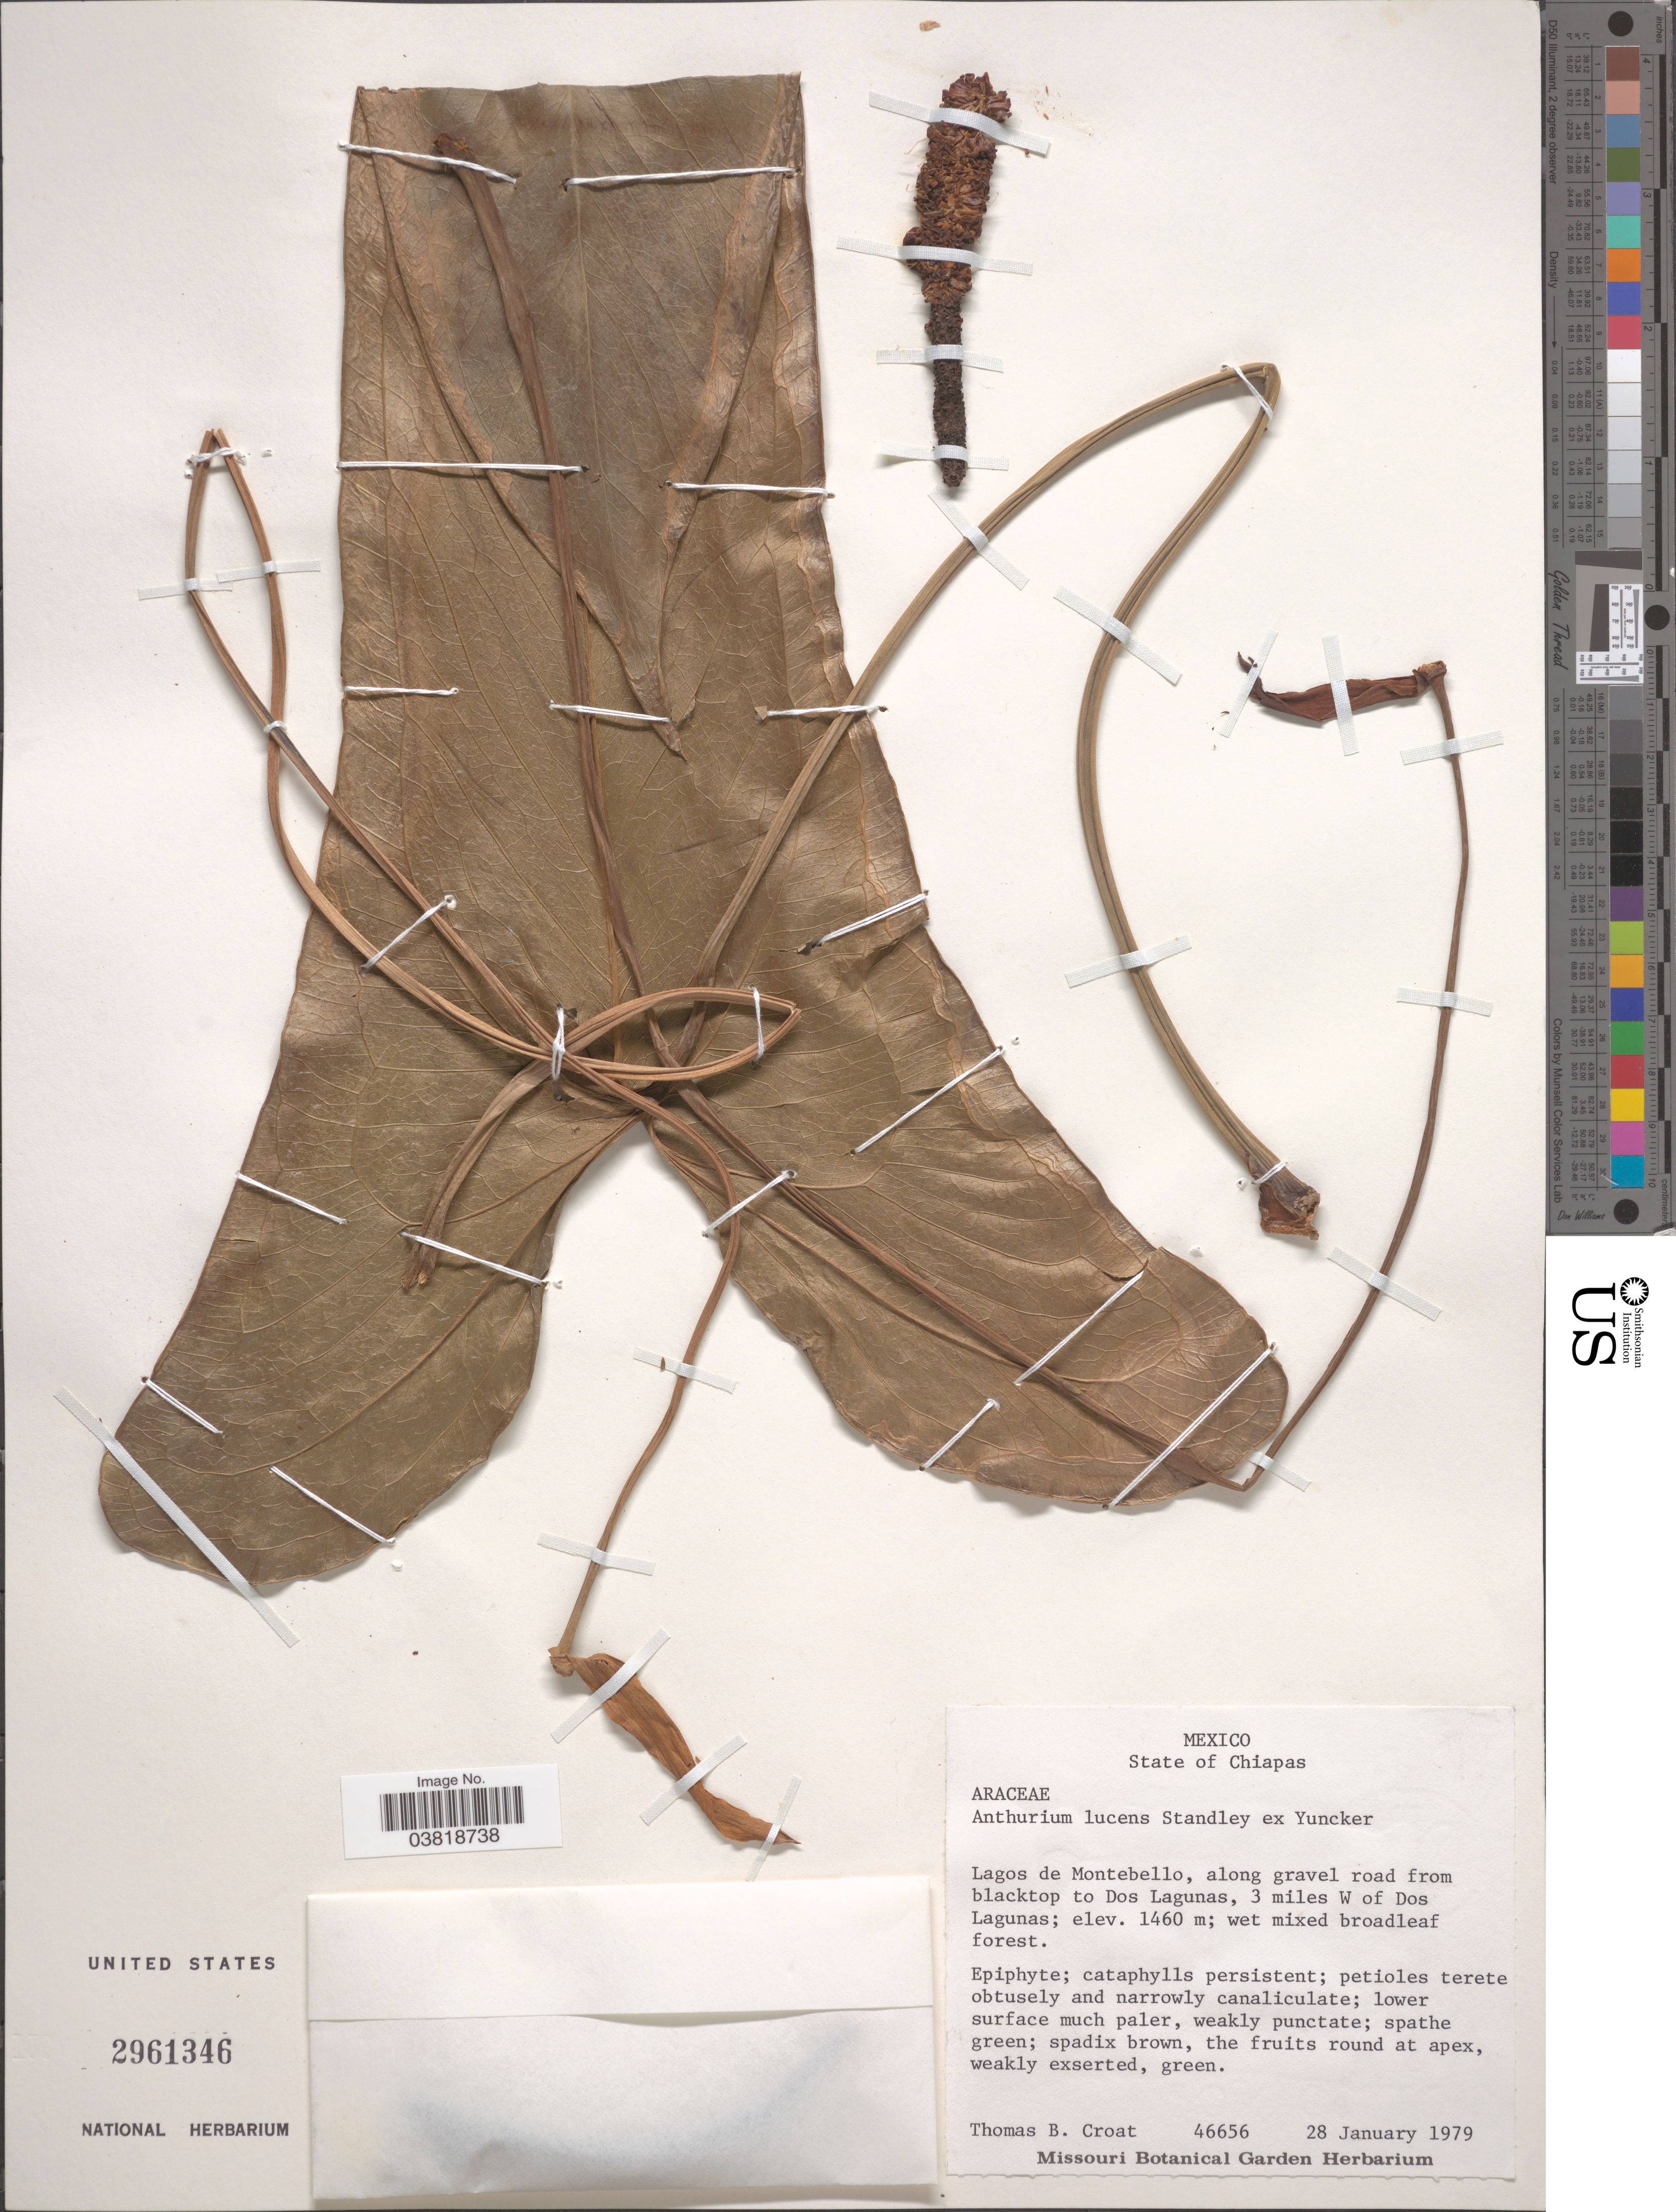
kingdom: Plantae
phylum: Tracheophyta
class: Liliopsida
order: Alismatales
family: Araceae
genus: Anthurium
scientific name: Anthurium lucens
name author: Standl. ex Yunck.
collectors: T. B. Croat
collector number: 46656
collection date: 1979-01-28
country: Mexico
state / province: Chiapas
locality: Lagos de Montebello, along gravel road from blacktop to Dos Lagunas, 3 miles W of Dos Lagunas.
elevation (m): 1460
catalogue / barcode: US 2961346